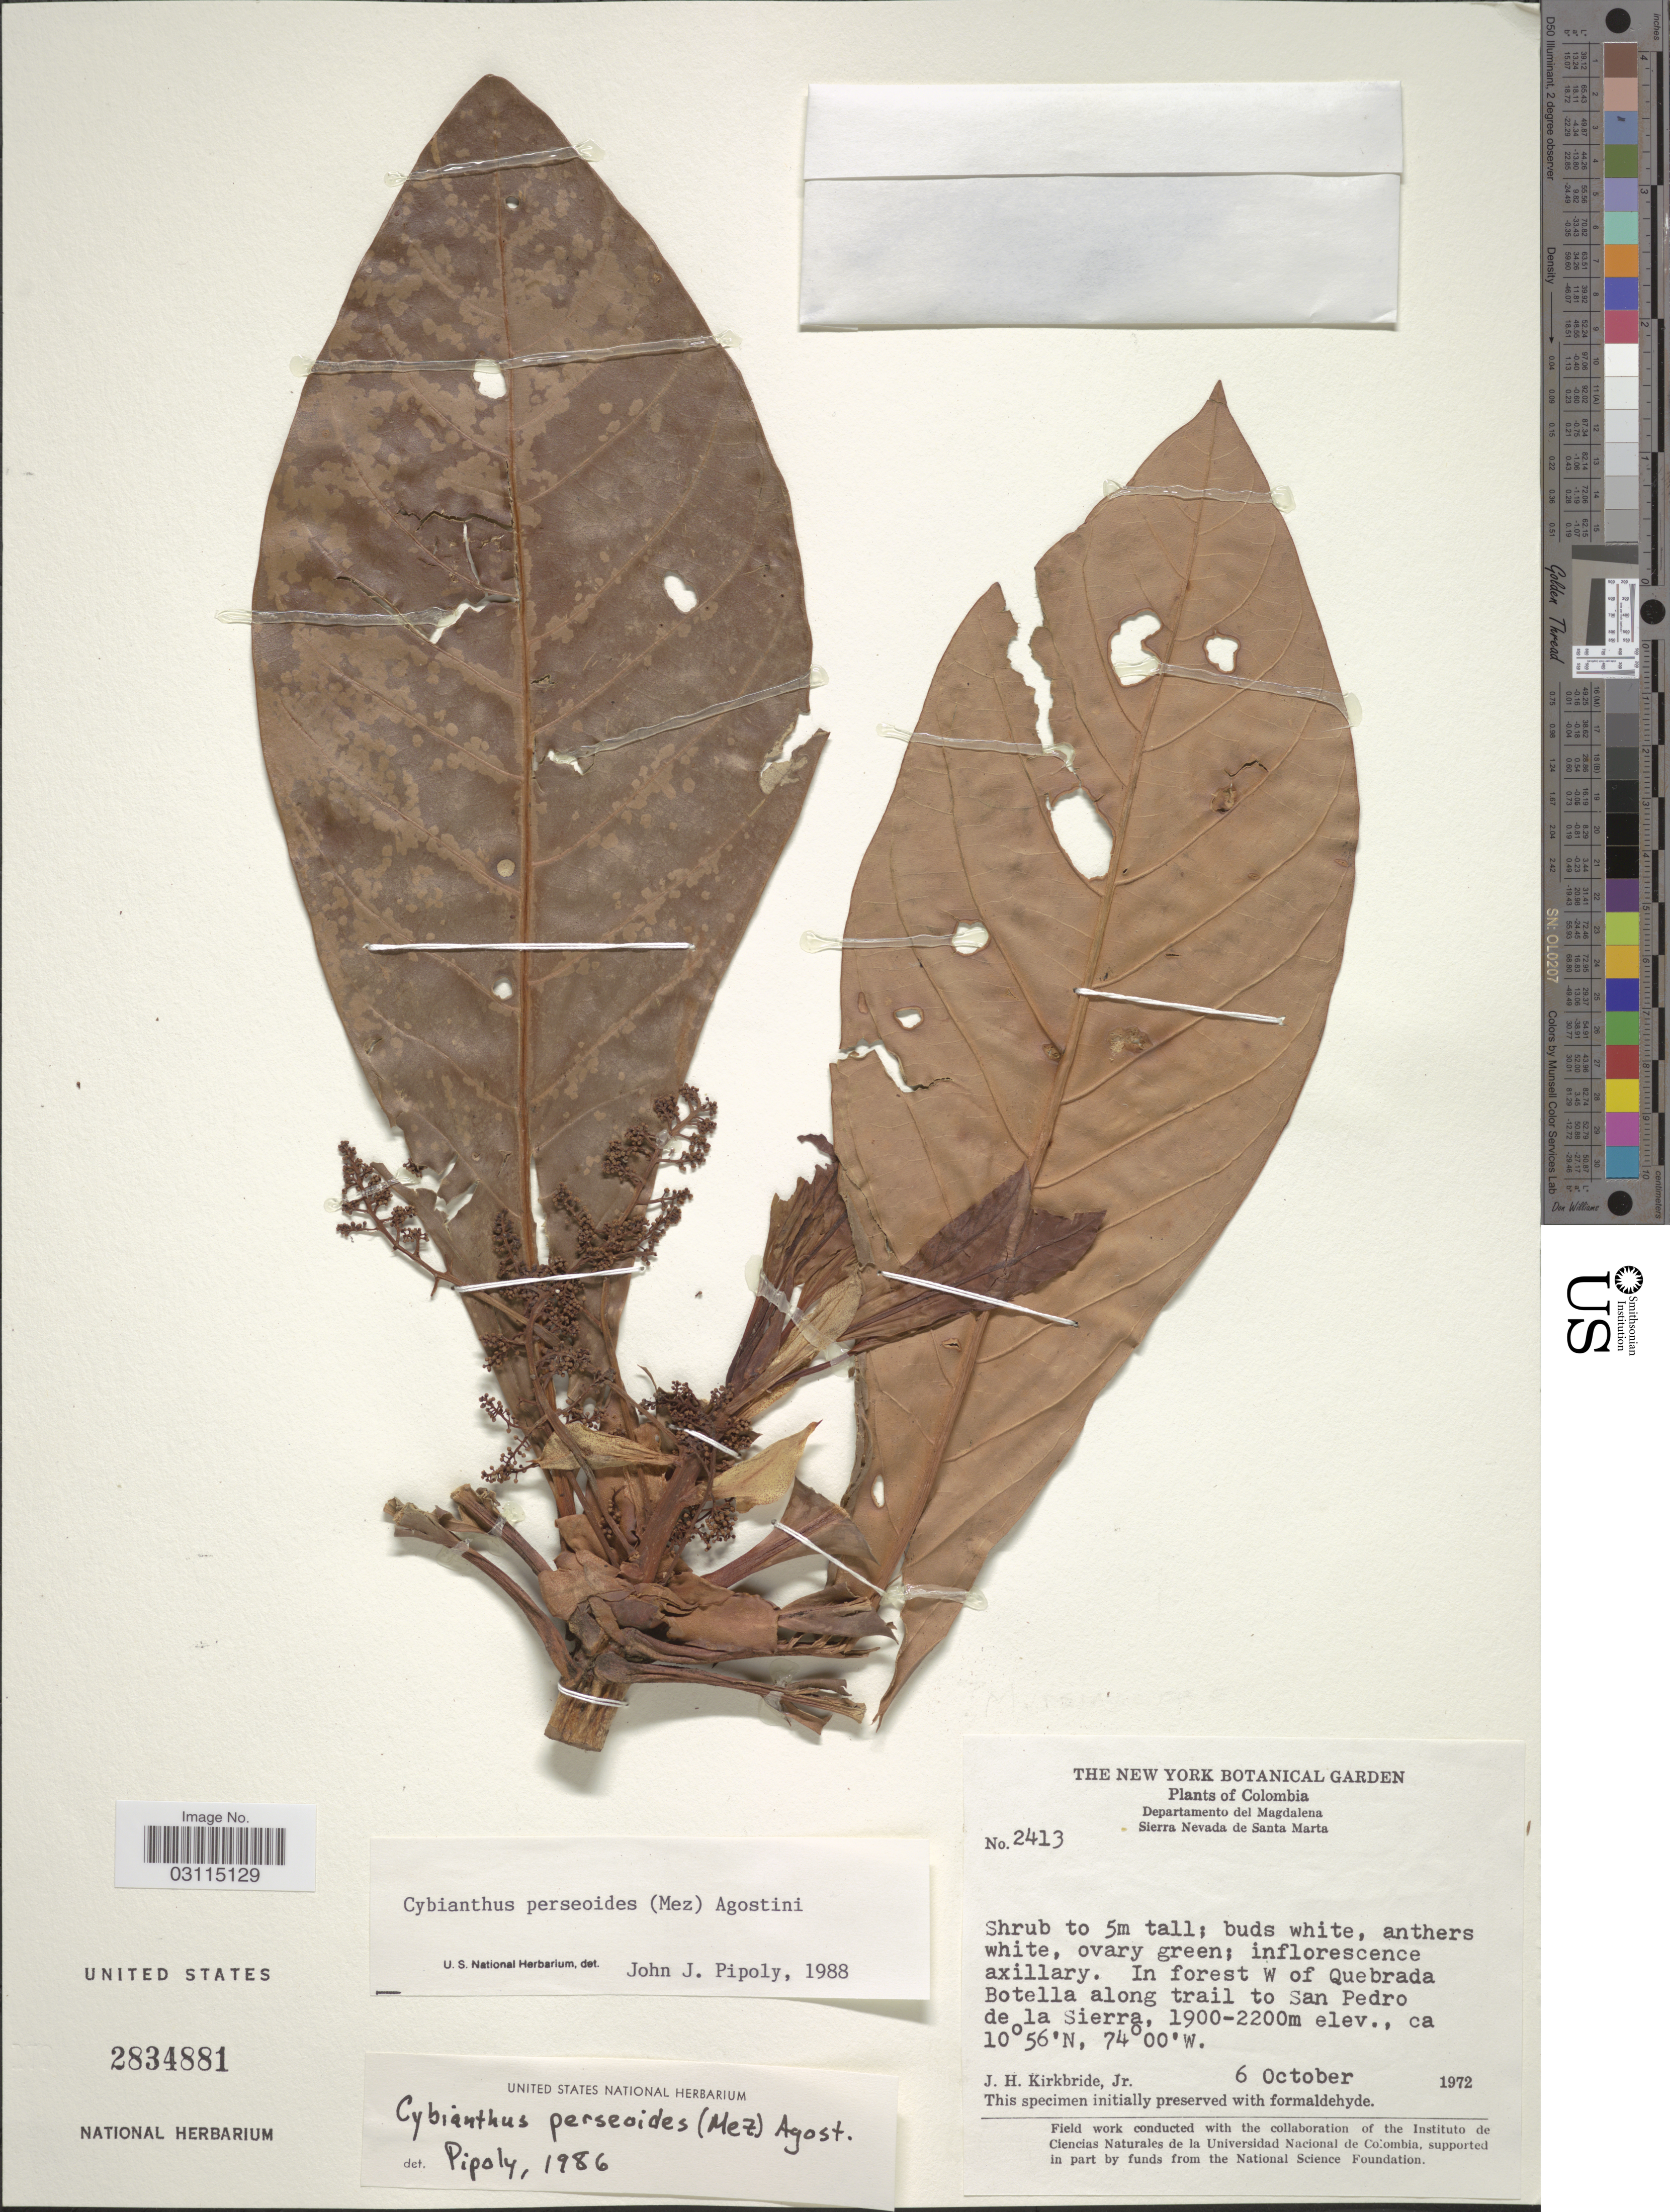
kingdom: Plantae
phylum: Tracheophyta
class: Magnoliopsida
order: Ericales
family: Primulaceae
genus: Cybianthus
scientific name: Cybianthus perseoides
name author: (Mez) G. Agostini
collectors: J. H. Kirkbride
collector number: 2413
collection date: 1972-10-06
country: Colombia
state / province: Magdalena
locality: Departamento del Magdalena, Sierra Nevada de Santa Marta, In forest W of Quebrada Botella along trail to San Pedro de la Sierra.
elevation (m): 1900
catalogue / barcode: US 2834881